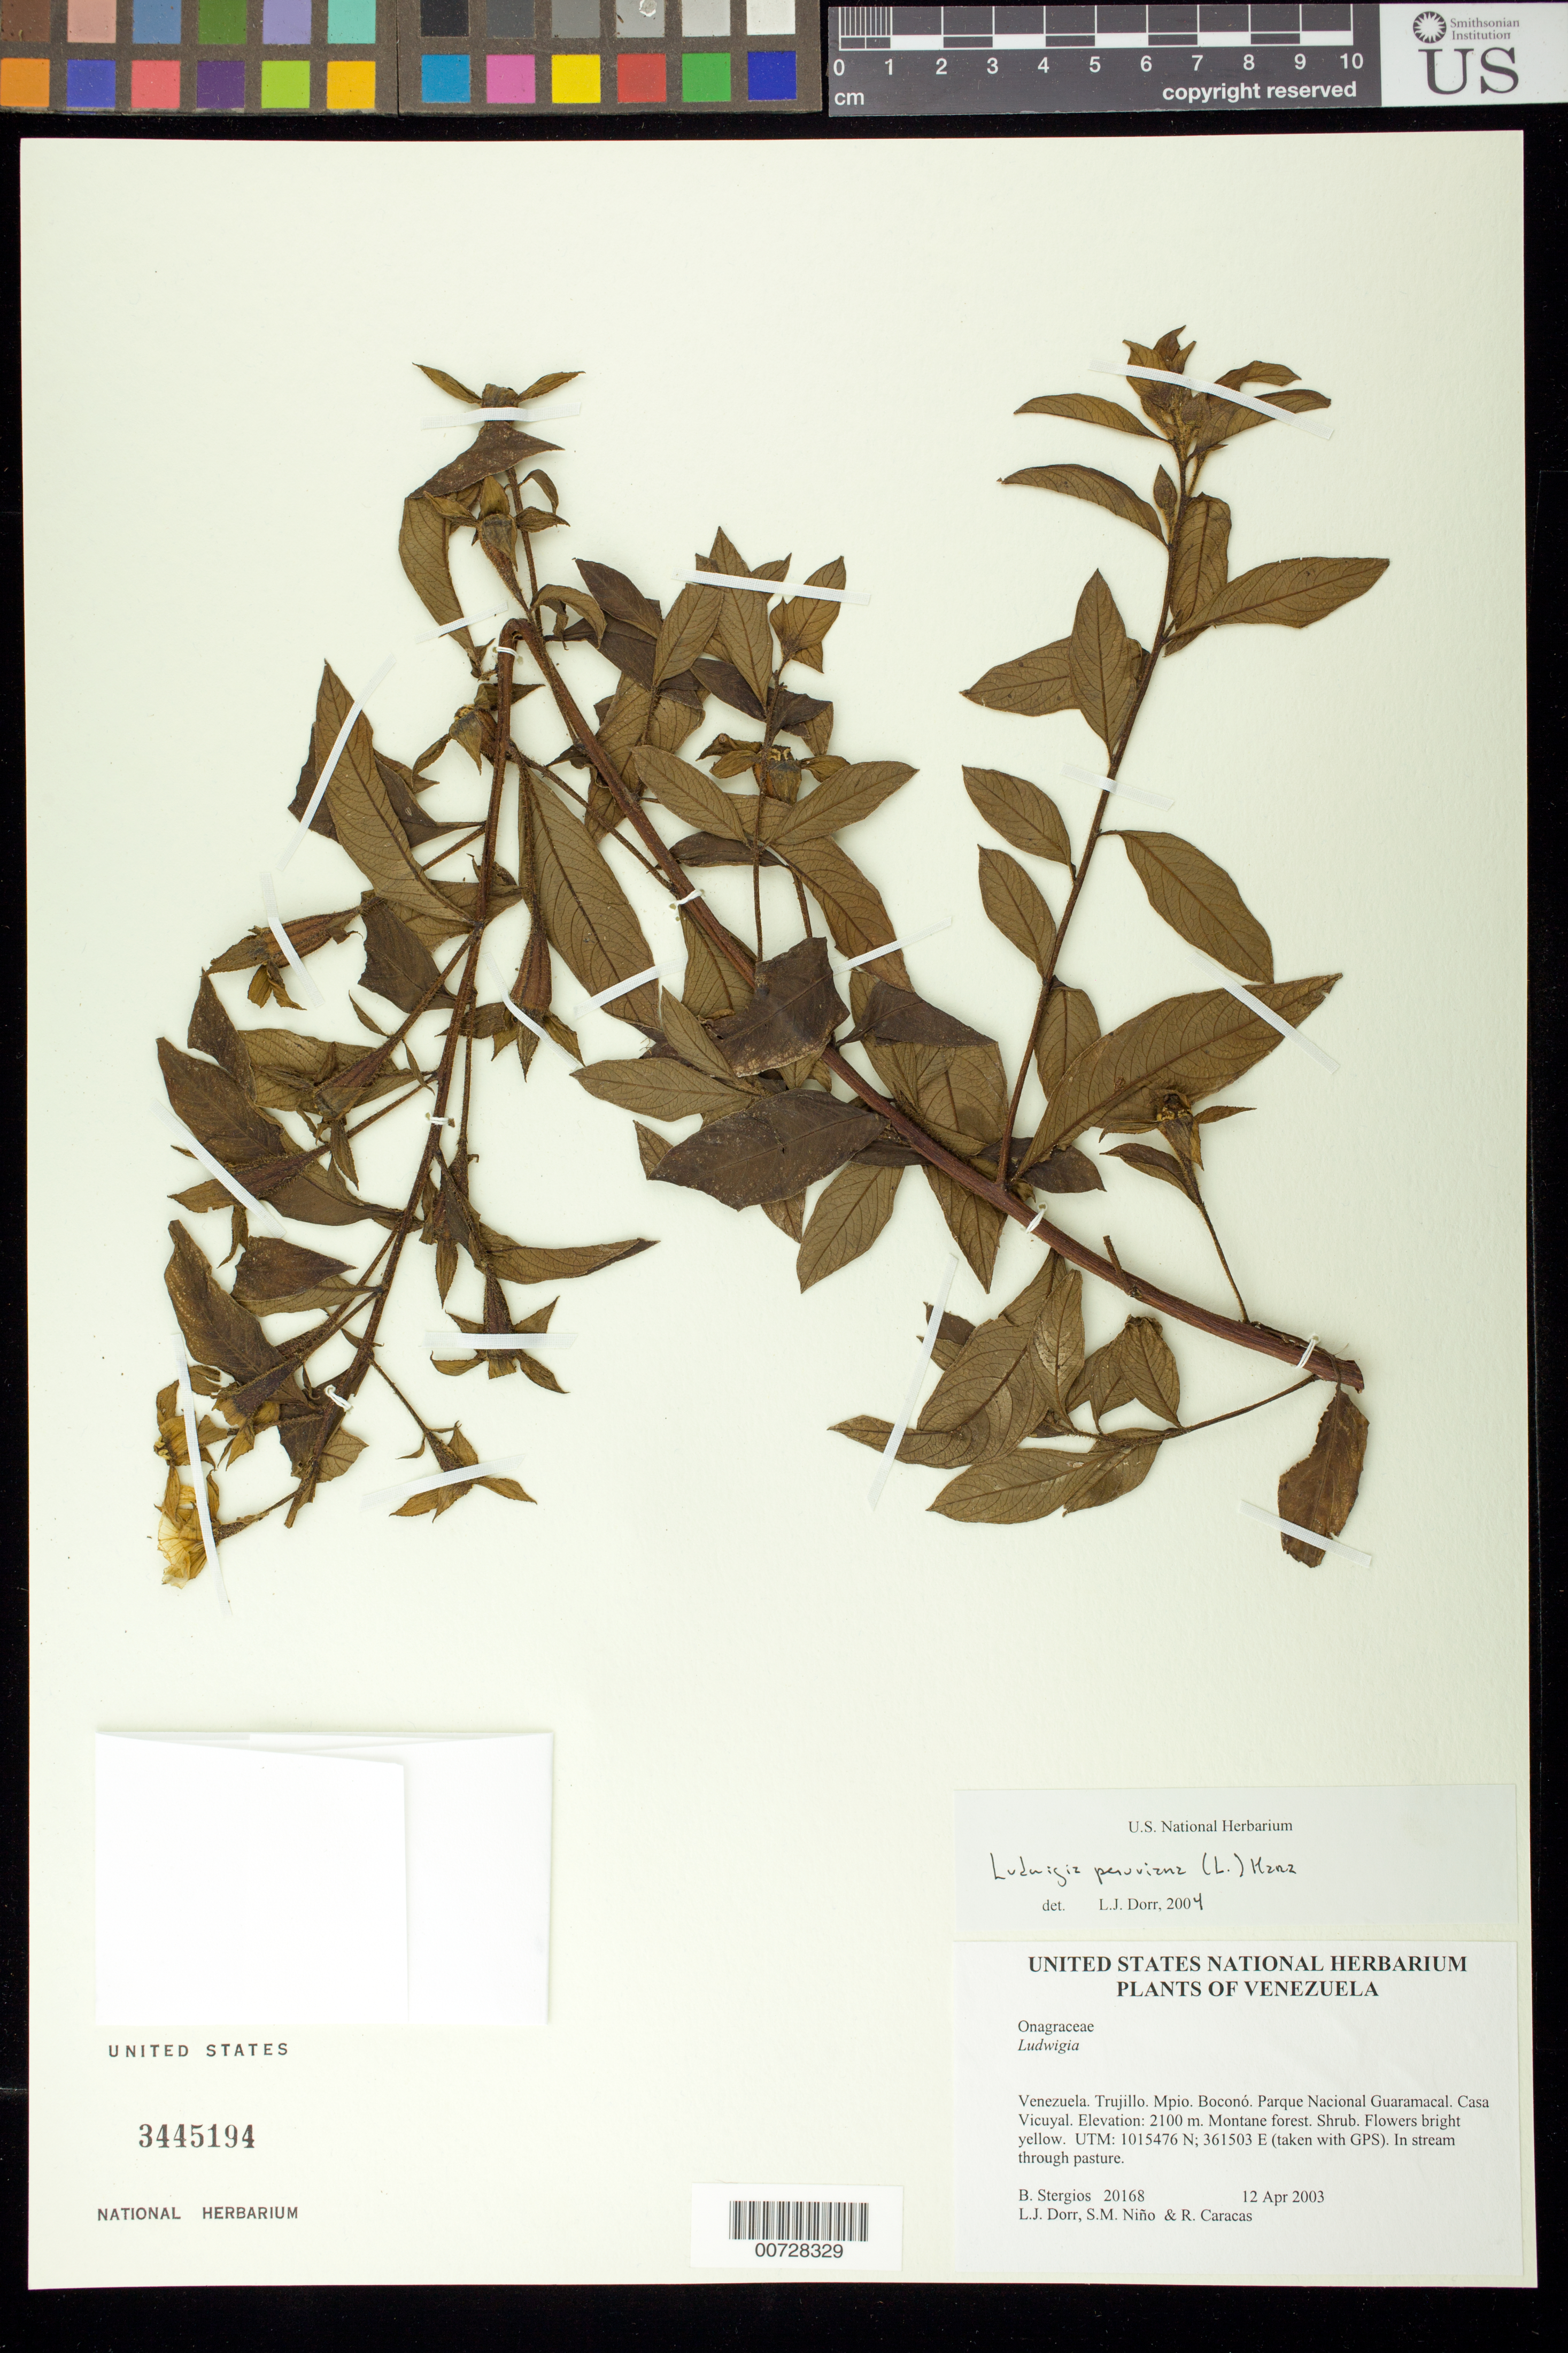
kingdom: Plantae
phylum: Tracheophyta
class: Magnoliopsida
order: Myrtales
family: Onagraceae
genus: Ludwigia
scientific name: Ludwigia peruviana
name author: (L.) H. Hara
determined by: Dorr, L. J., (BOT), Smithsonian Institution - National Museum of Natural History (UNITED STATES)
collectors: B. G. Stergios, L. J. Dorr, S. M. Niño & R. Caracas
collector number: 20168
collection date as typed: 12 Apr 2003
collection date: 2003-04-12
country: Venezuela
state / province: Trujillo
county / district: Boconó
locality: Parque Nacional Guaramacal. Casa Vicuyal.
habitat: Montane forest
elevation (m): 2100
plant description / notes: PORT, US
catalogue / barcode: US 3445194